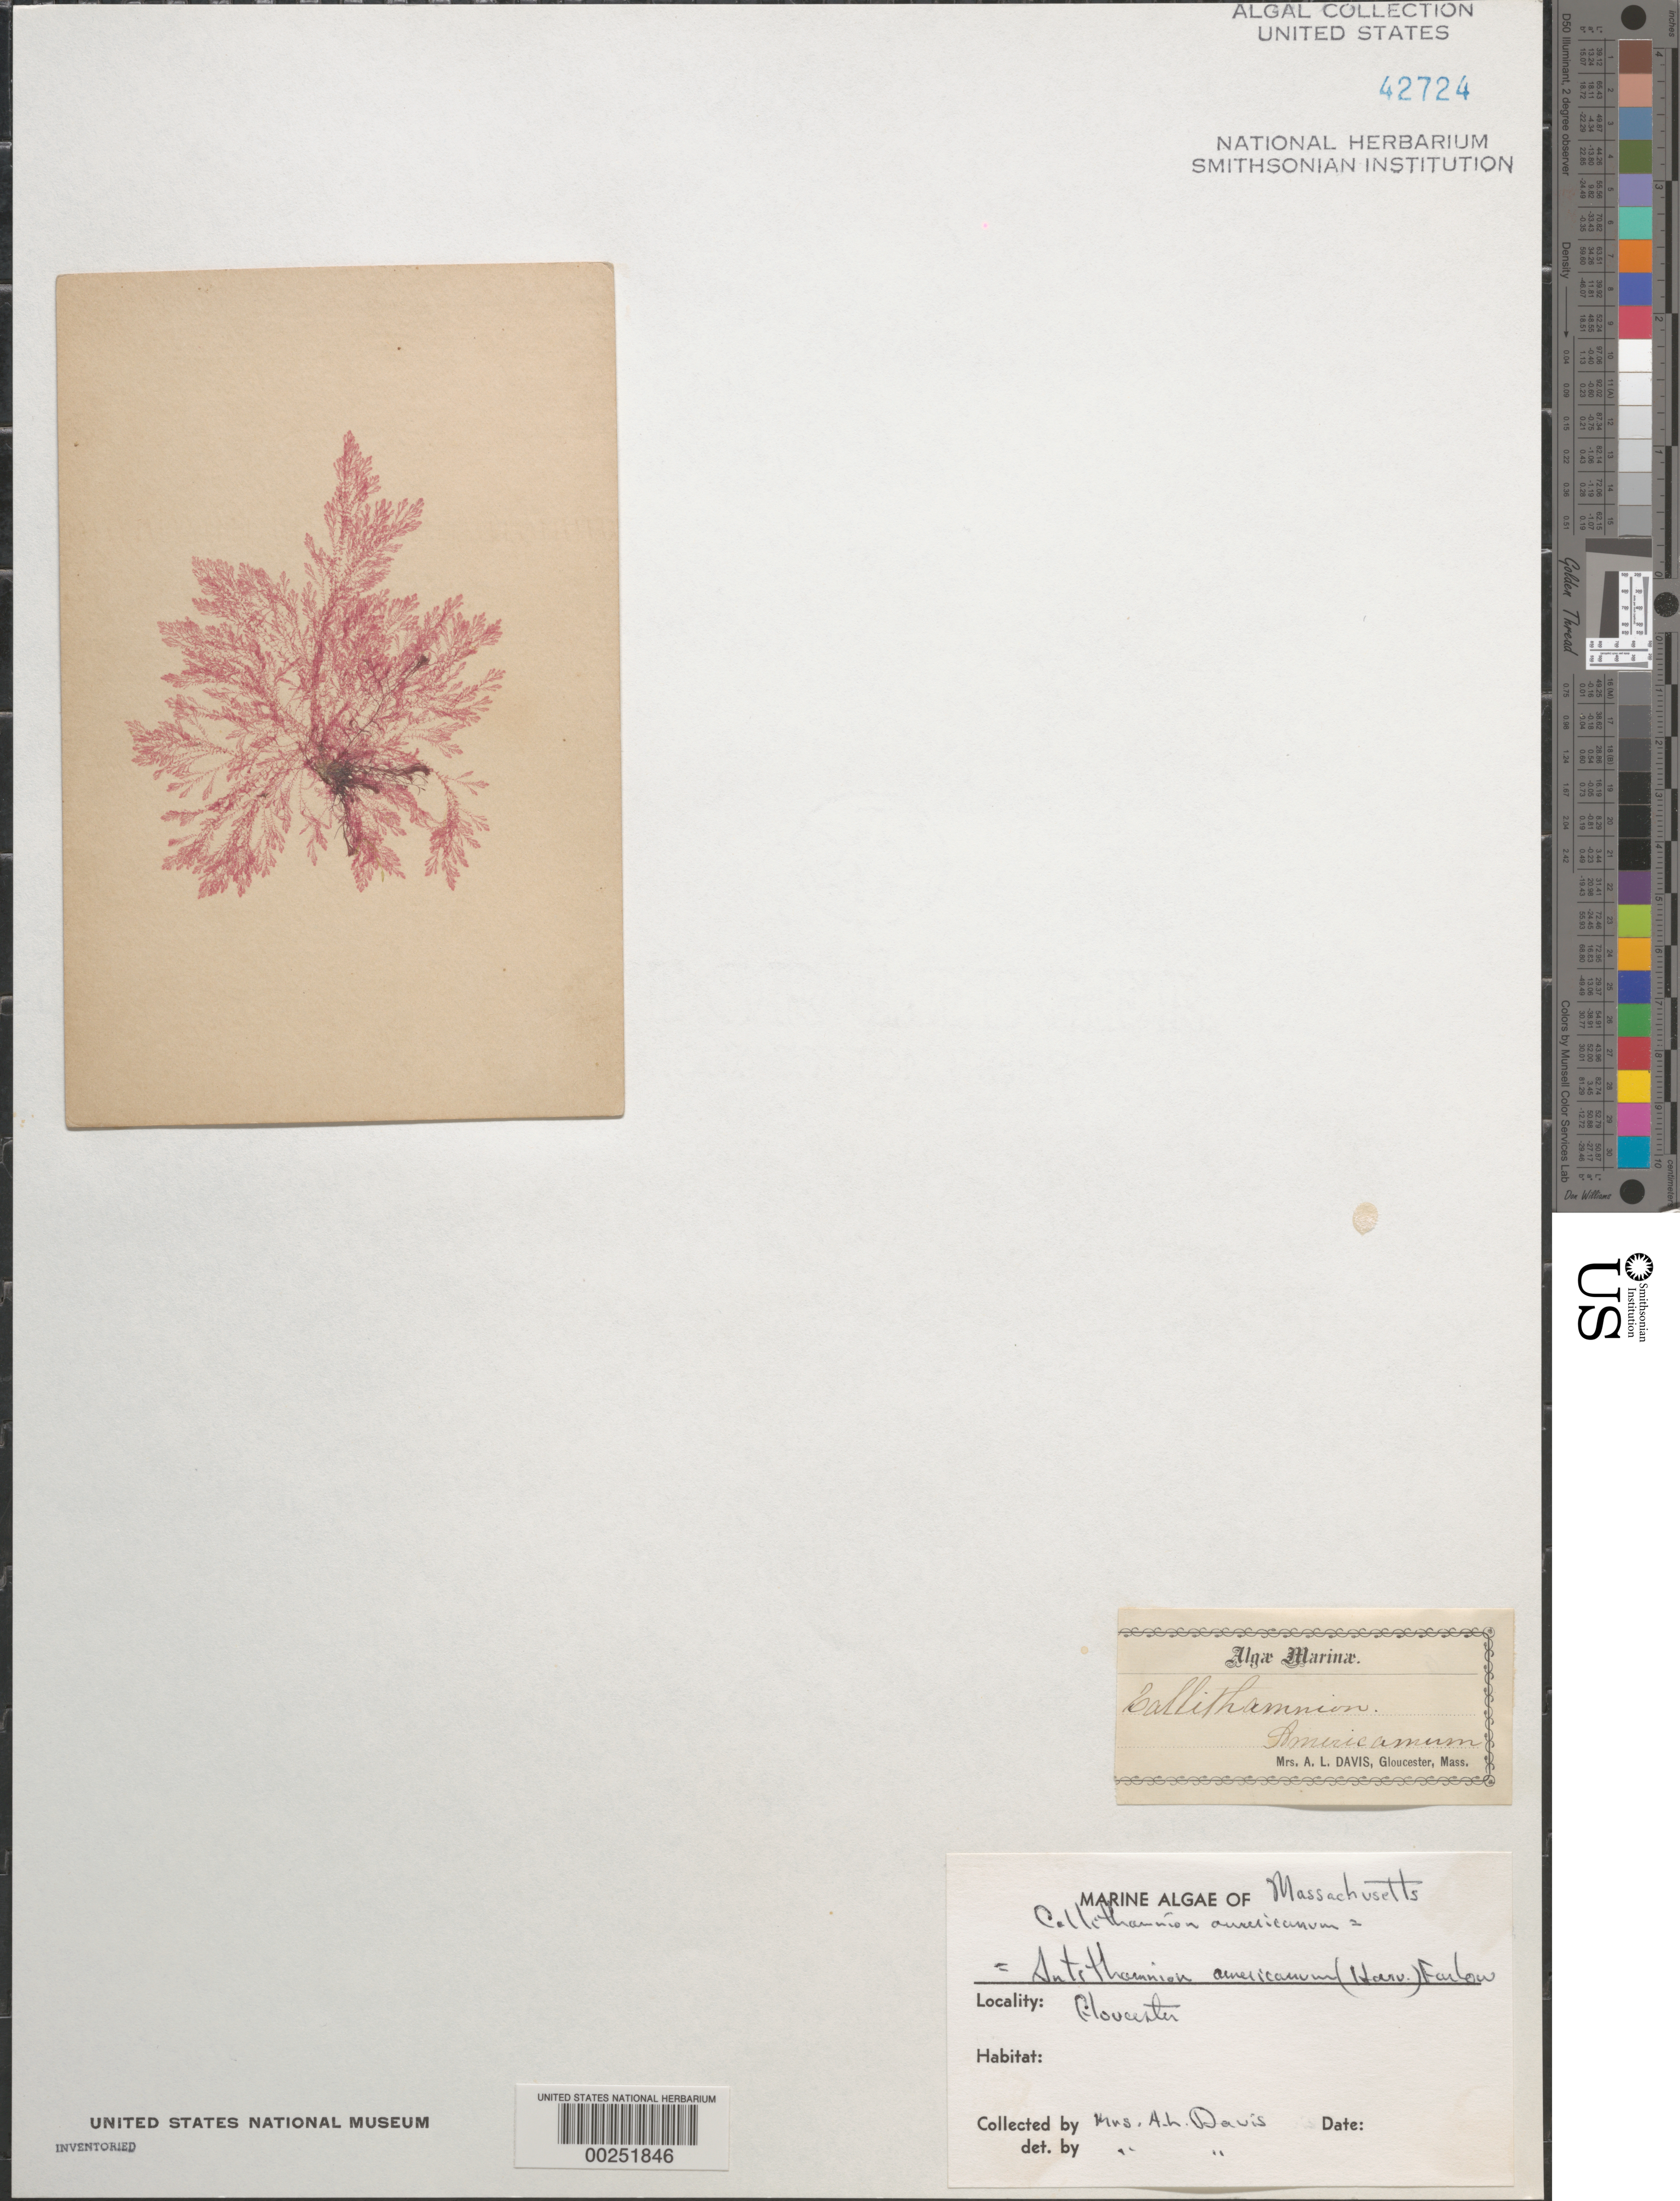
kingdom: Plantae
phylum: Rhodophyta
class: Florideophyceae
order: Ceramiales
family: Ceramiaceae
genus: Scagelia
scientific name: Scagelia americana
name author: (Harv.) A. Athanasiadis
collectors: A. Davis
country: United States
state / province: Massachusetts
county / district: Essex County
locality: Gloucester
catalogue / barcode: US 42724